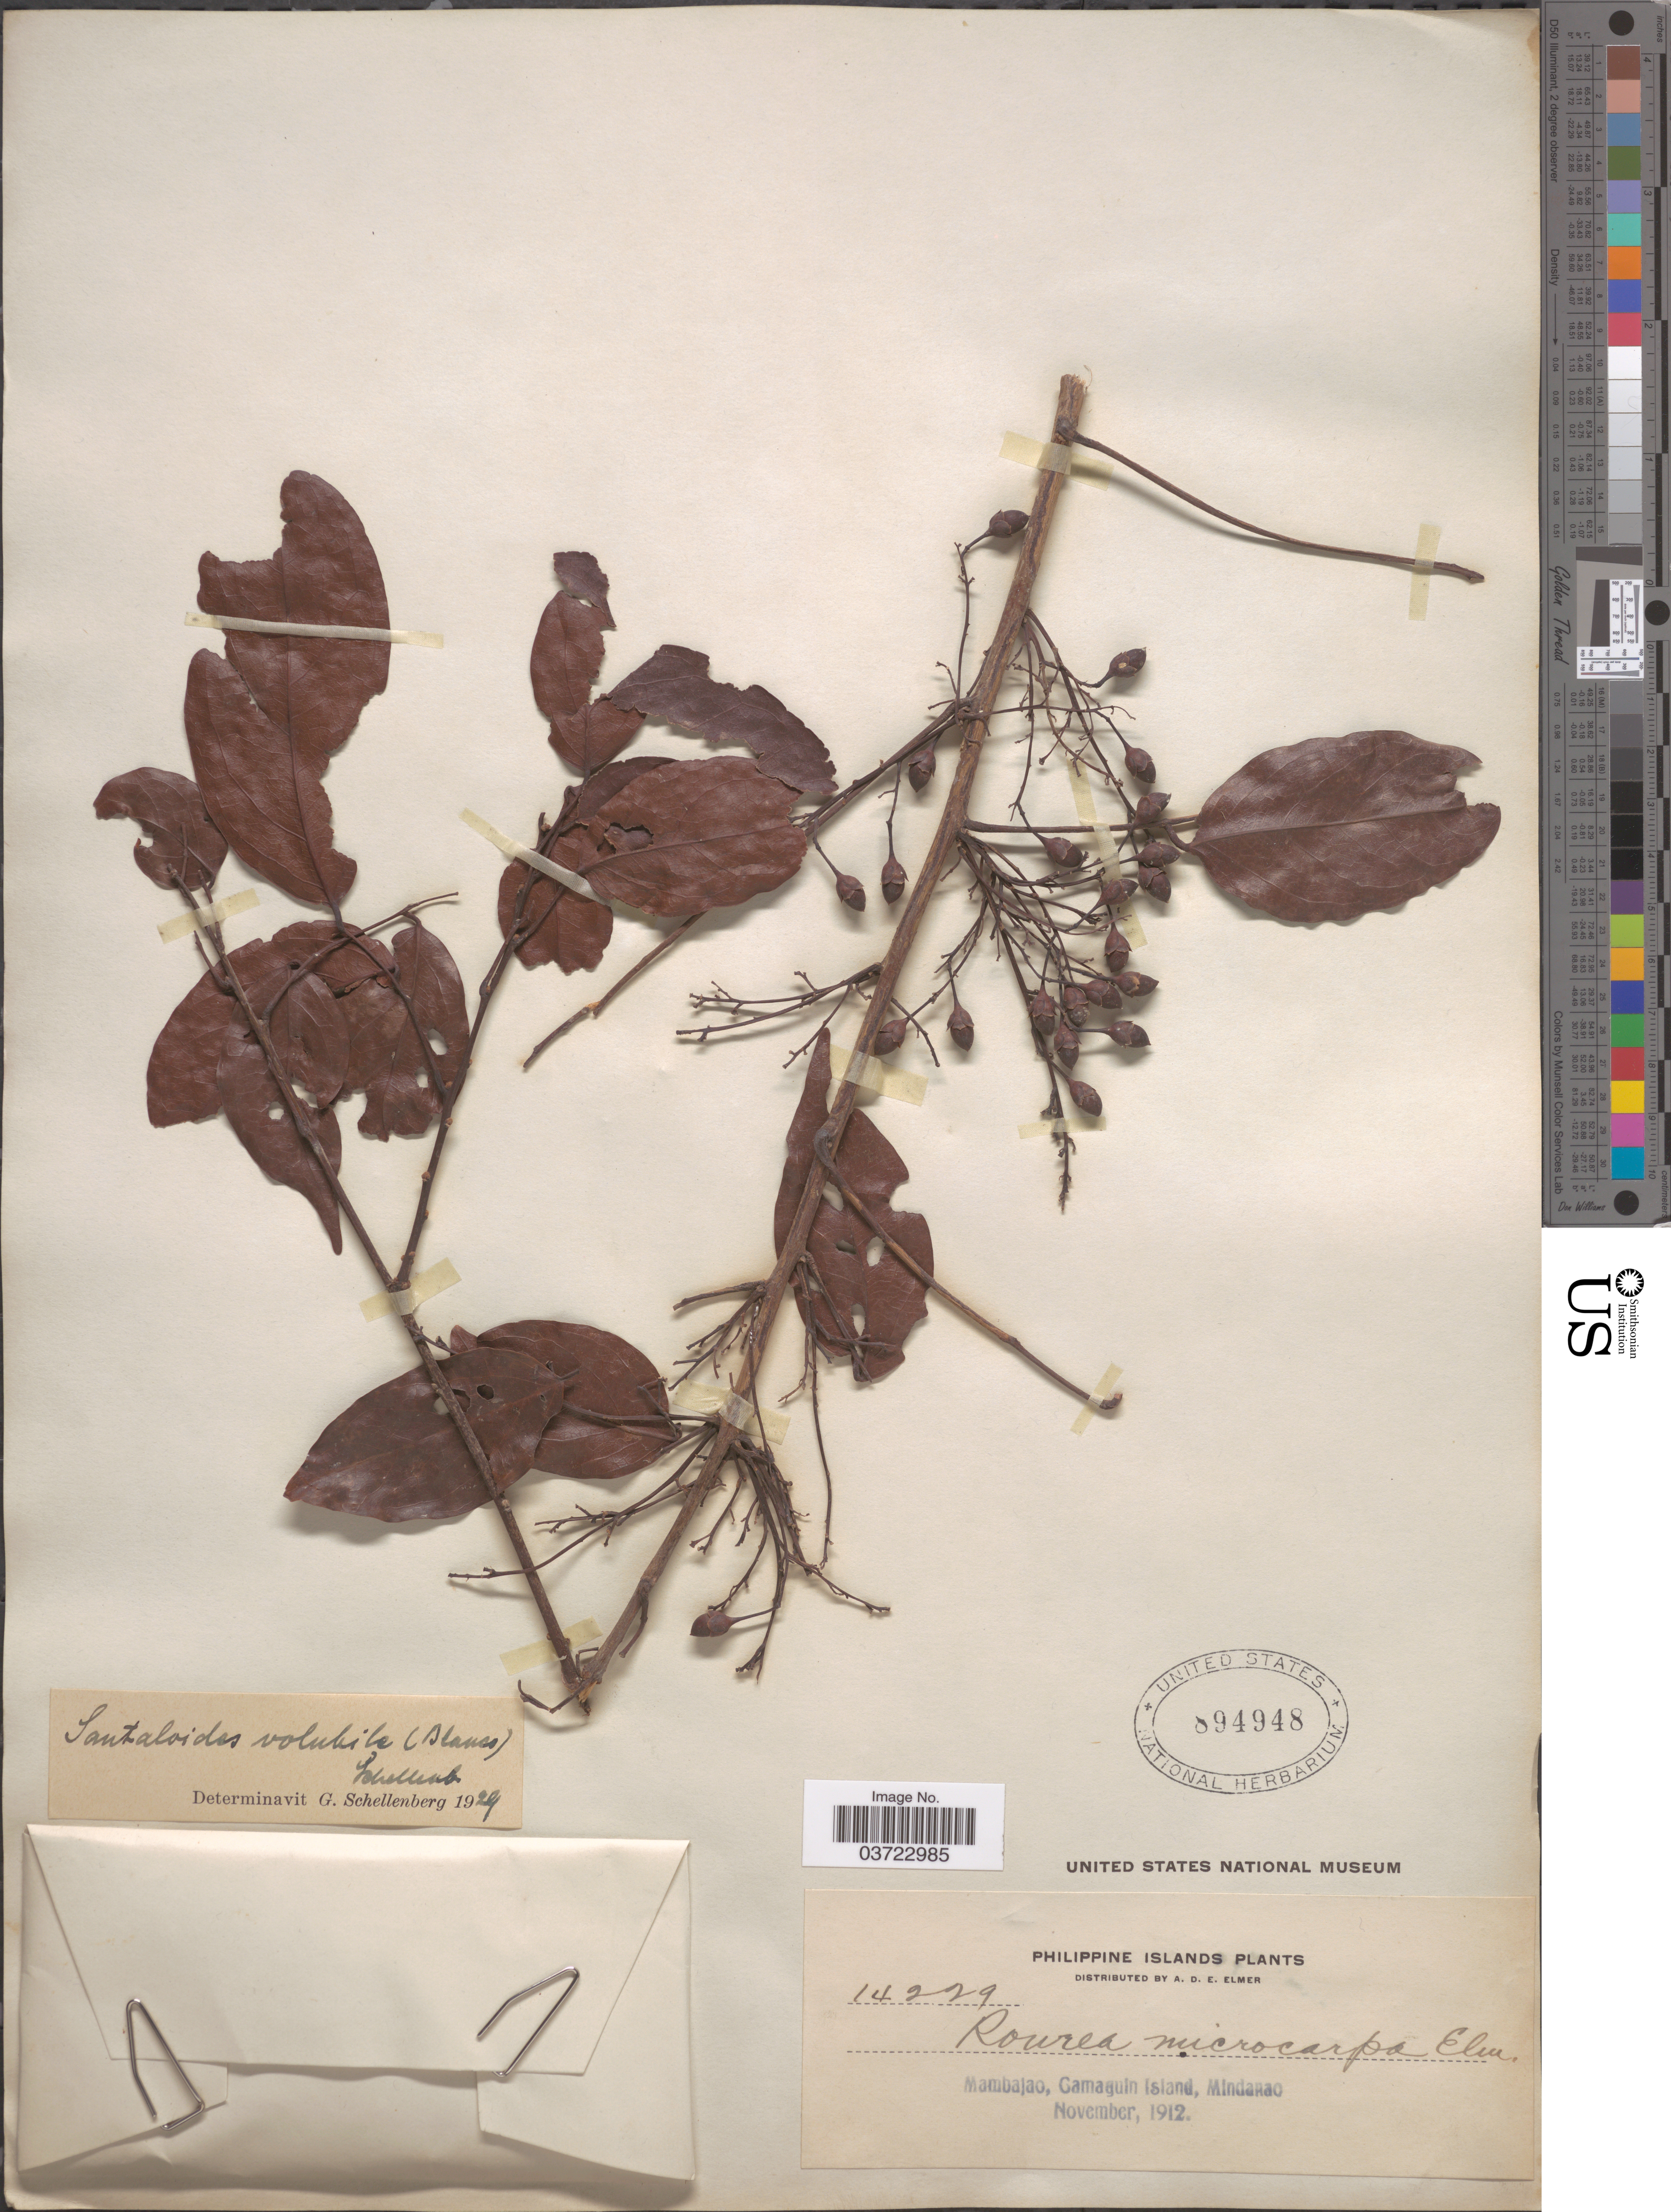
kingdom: Plantae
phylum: Tracheophyta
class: Magnoliopsida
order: Oxalidales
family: Connaraceae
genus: Rourea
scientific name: Rourea volubilis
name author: Merr.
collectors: A. D. E. Elmer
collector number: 14229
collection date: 1912-12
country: Philippines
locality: Mambajao, Gamaguin Island, Mindanao.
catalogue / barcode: US 894948